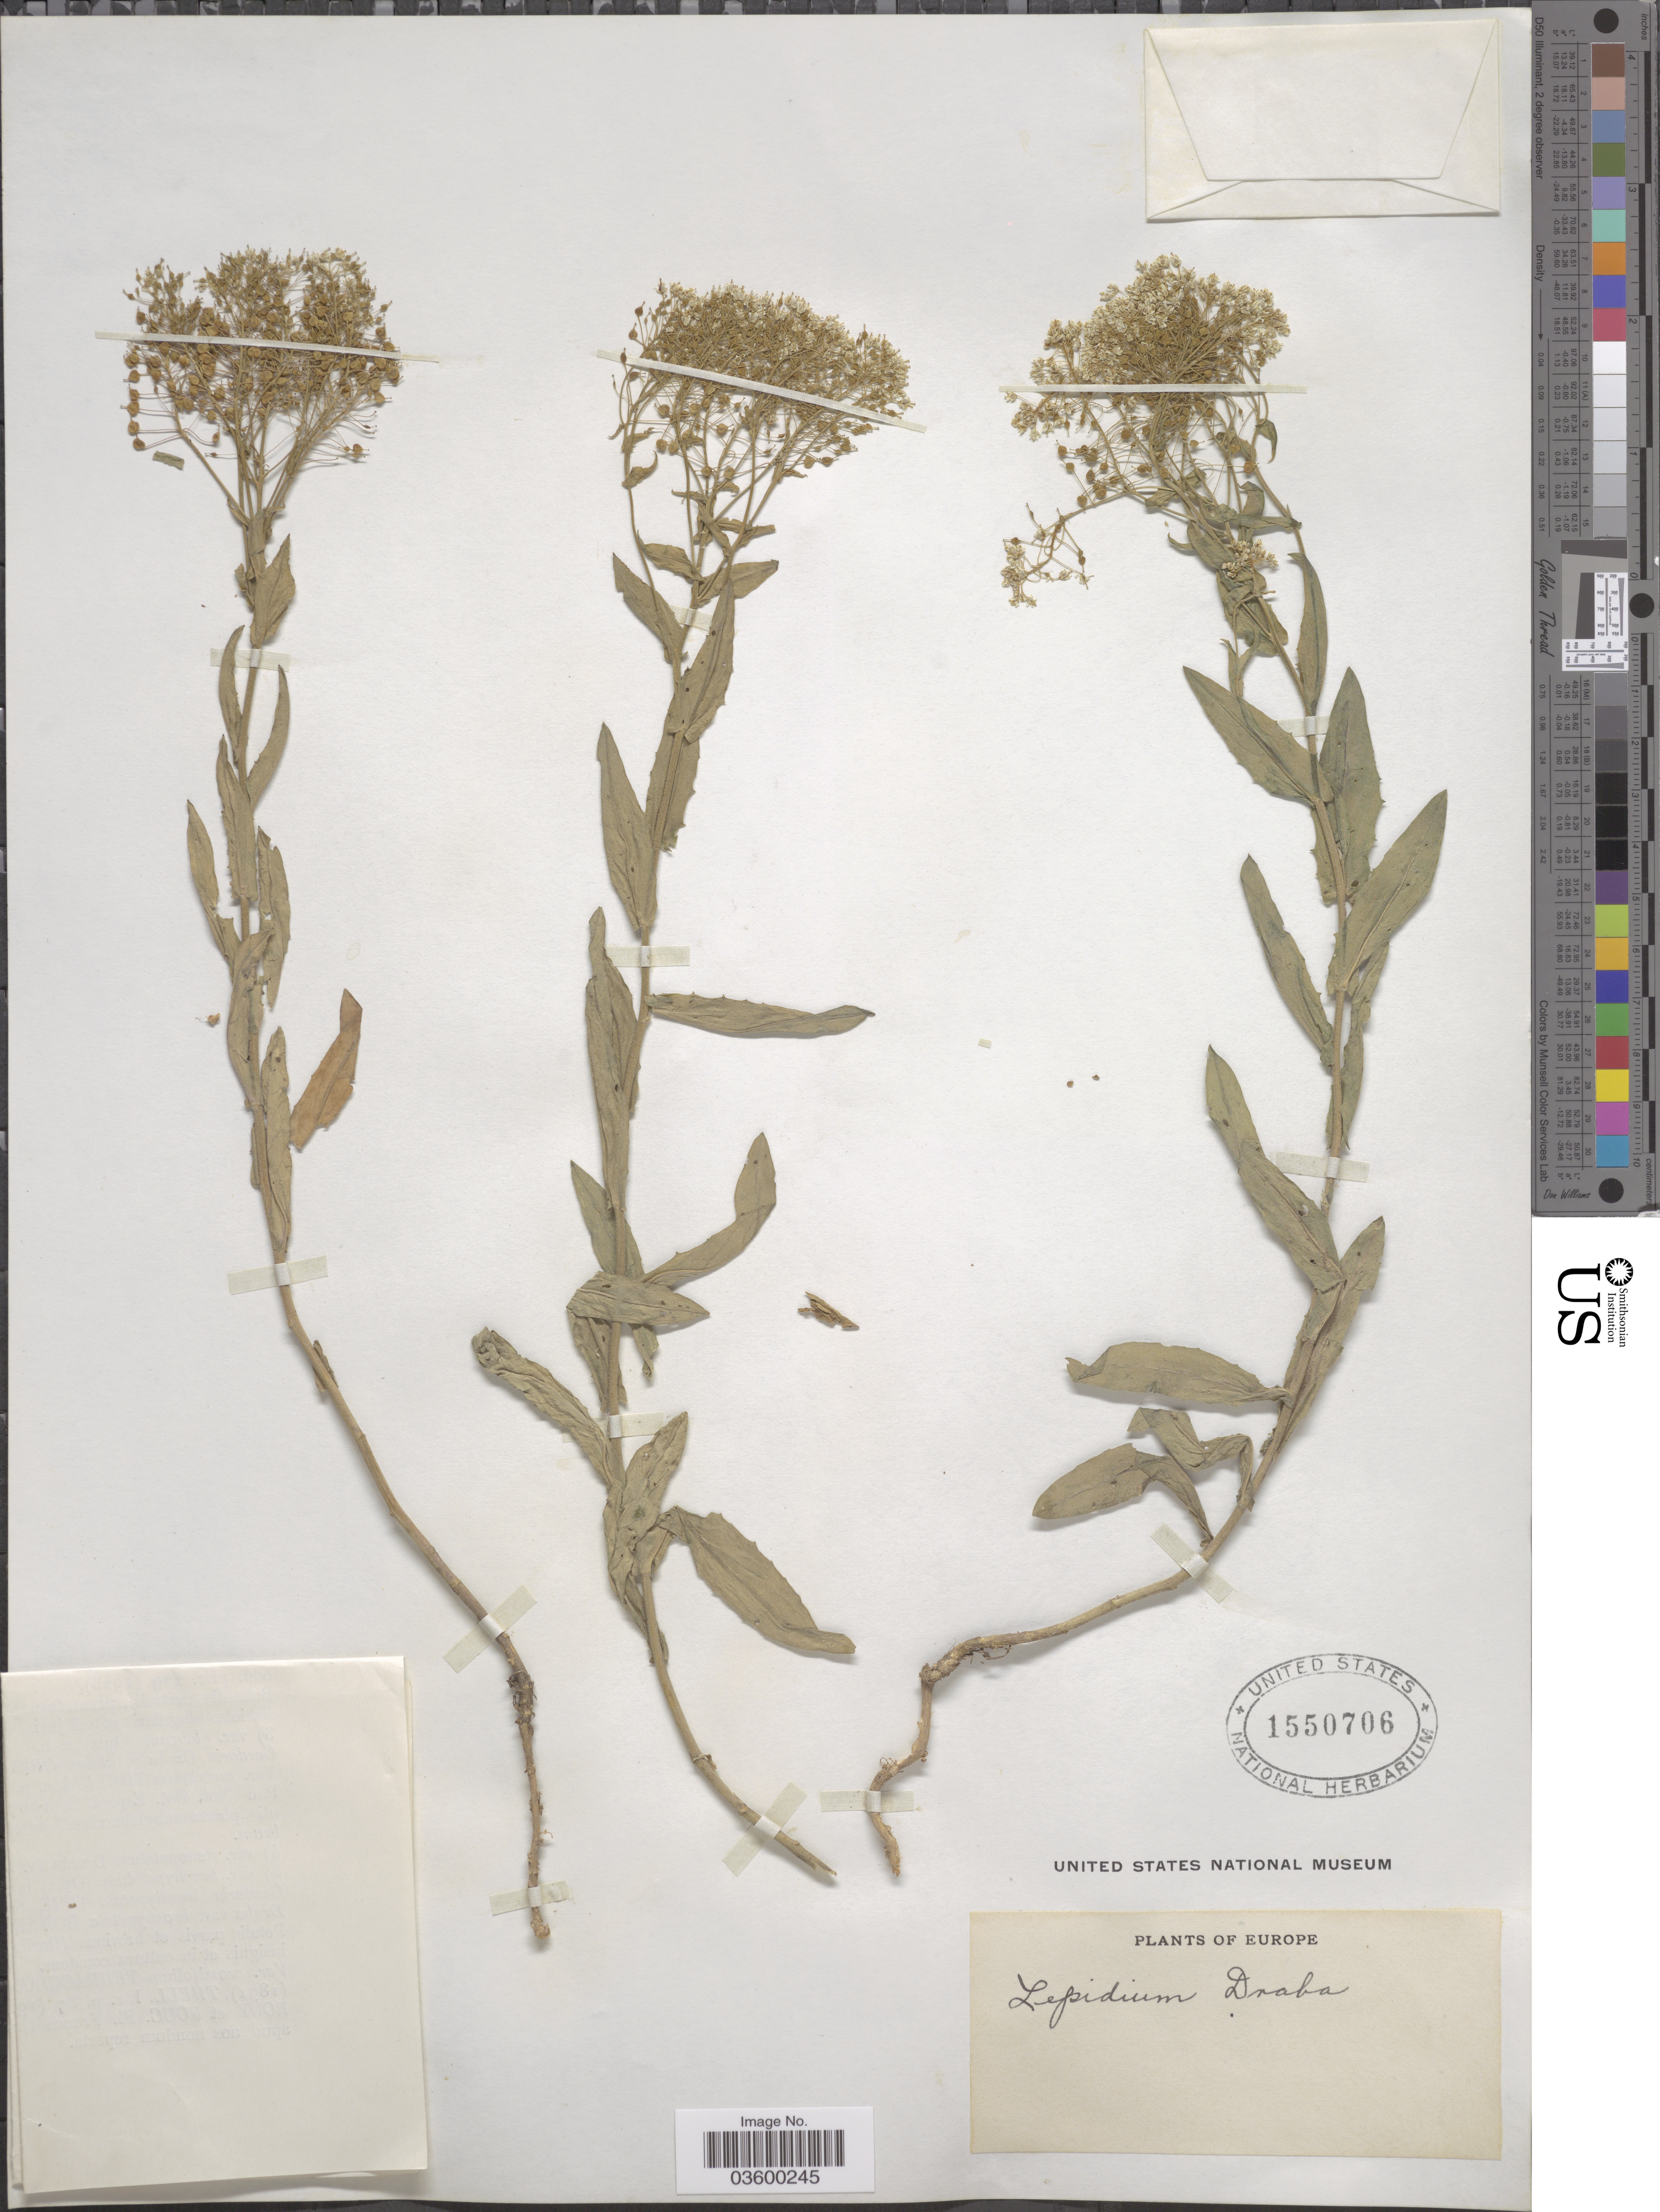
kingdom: Plantae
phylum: Tracheophyta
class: Magnoliopsida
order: Brassicales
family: Brassicaceae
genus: Lepidium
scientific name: Lepidium draba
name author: L.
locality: Europe.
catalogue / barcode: US 1550706